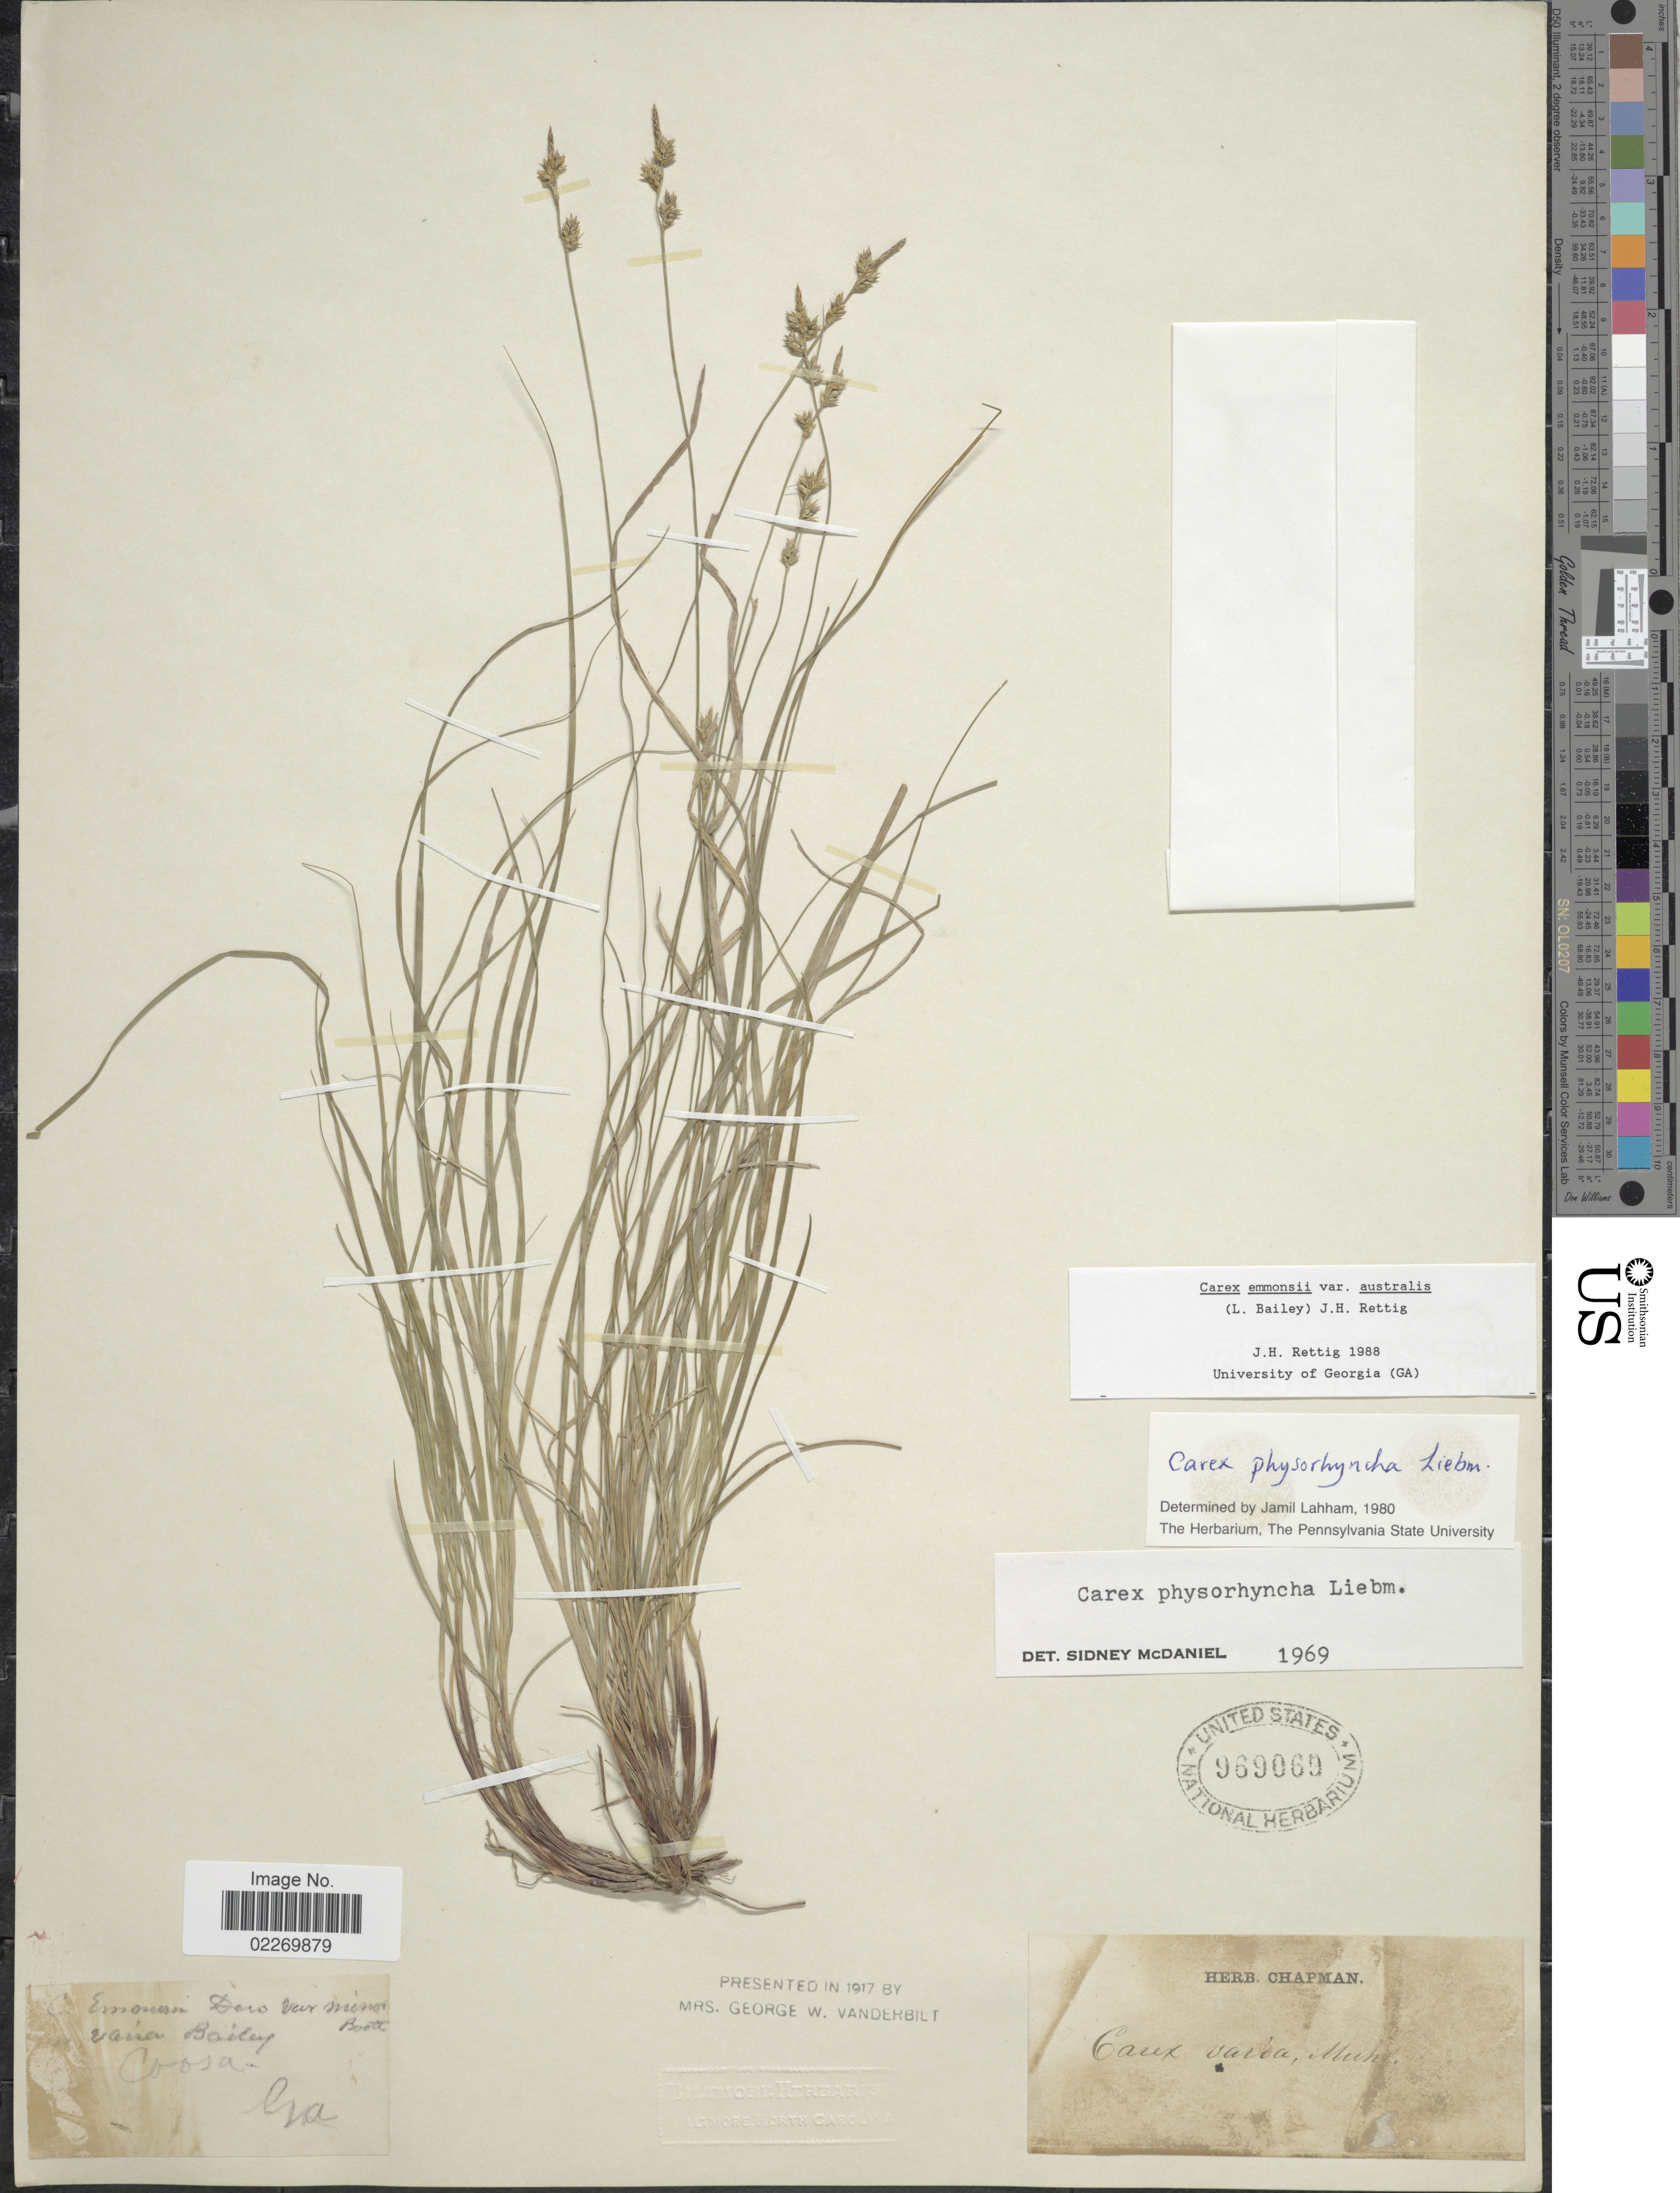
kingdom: Plantae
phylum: Tracheophyta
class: Liliopsida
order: Poales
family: Cyperaceae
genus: Carex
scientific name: Carex physorhyncha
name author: Liebm. ex Steud.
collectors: ex herb. Chapman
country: United States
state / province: Georgia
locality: Coosa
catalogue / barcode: US 969060